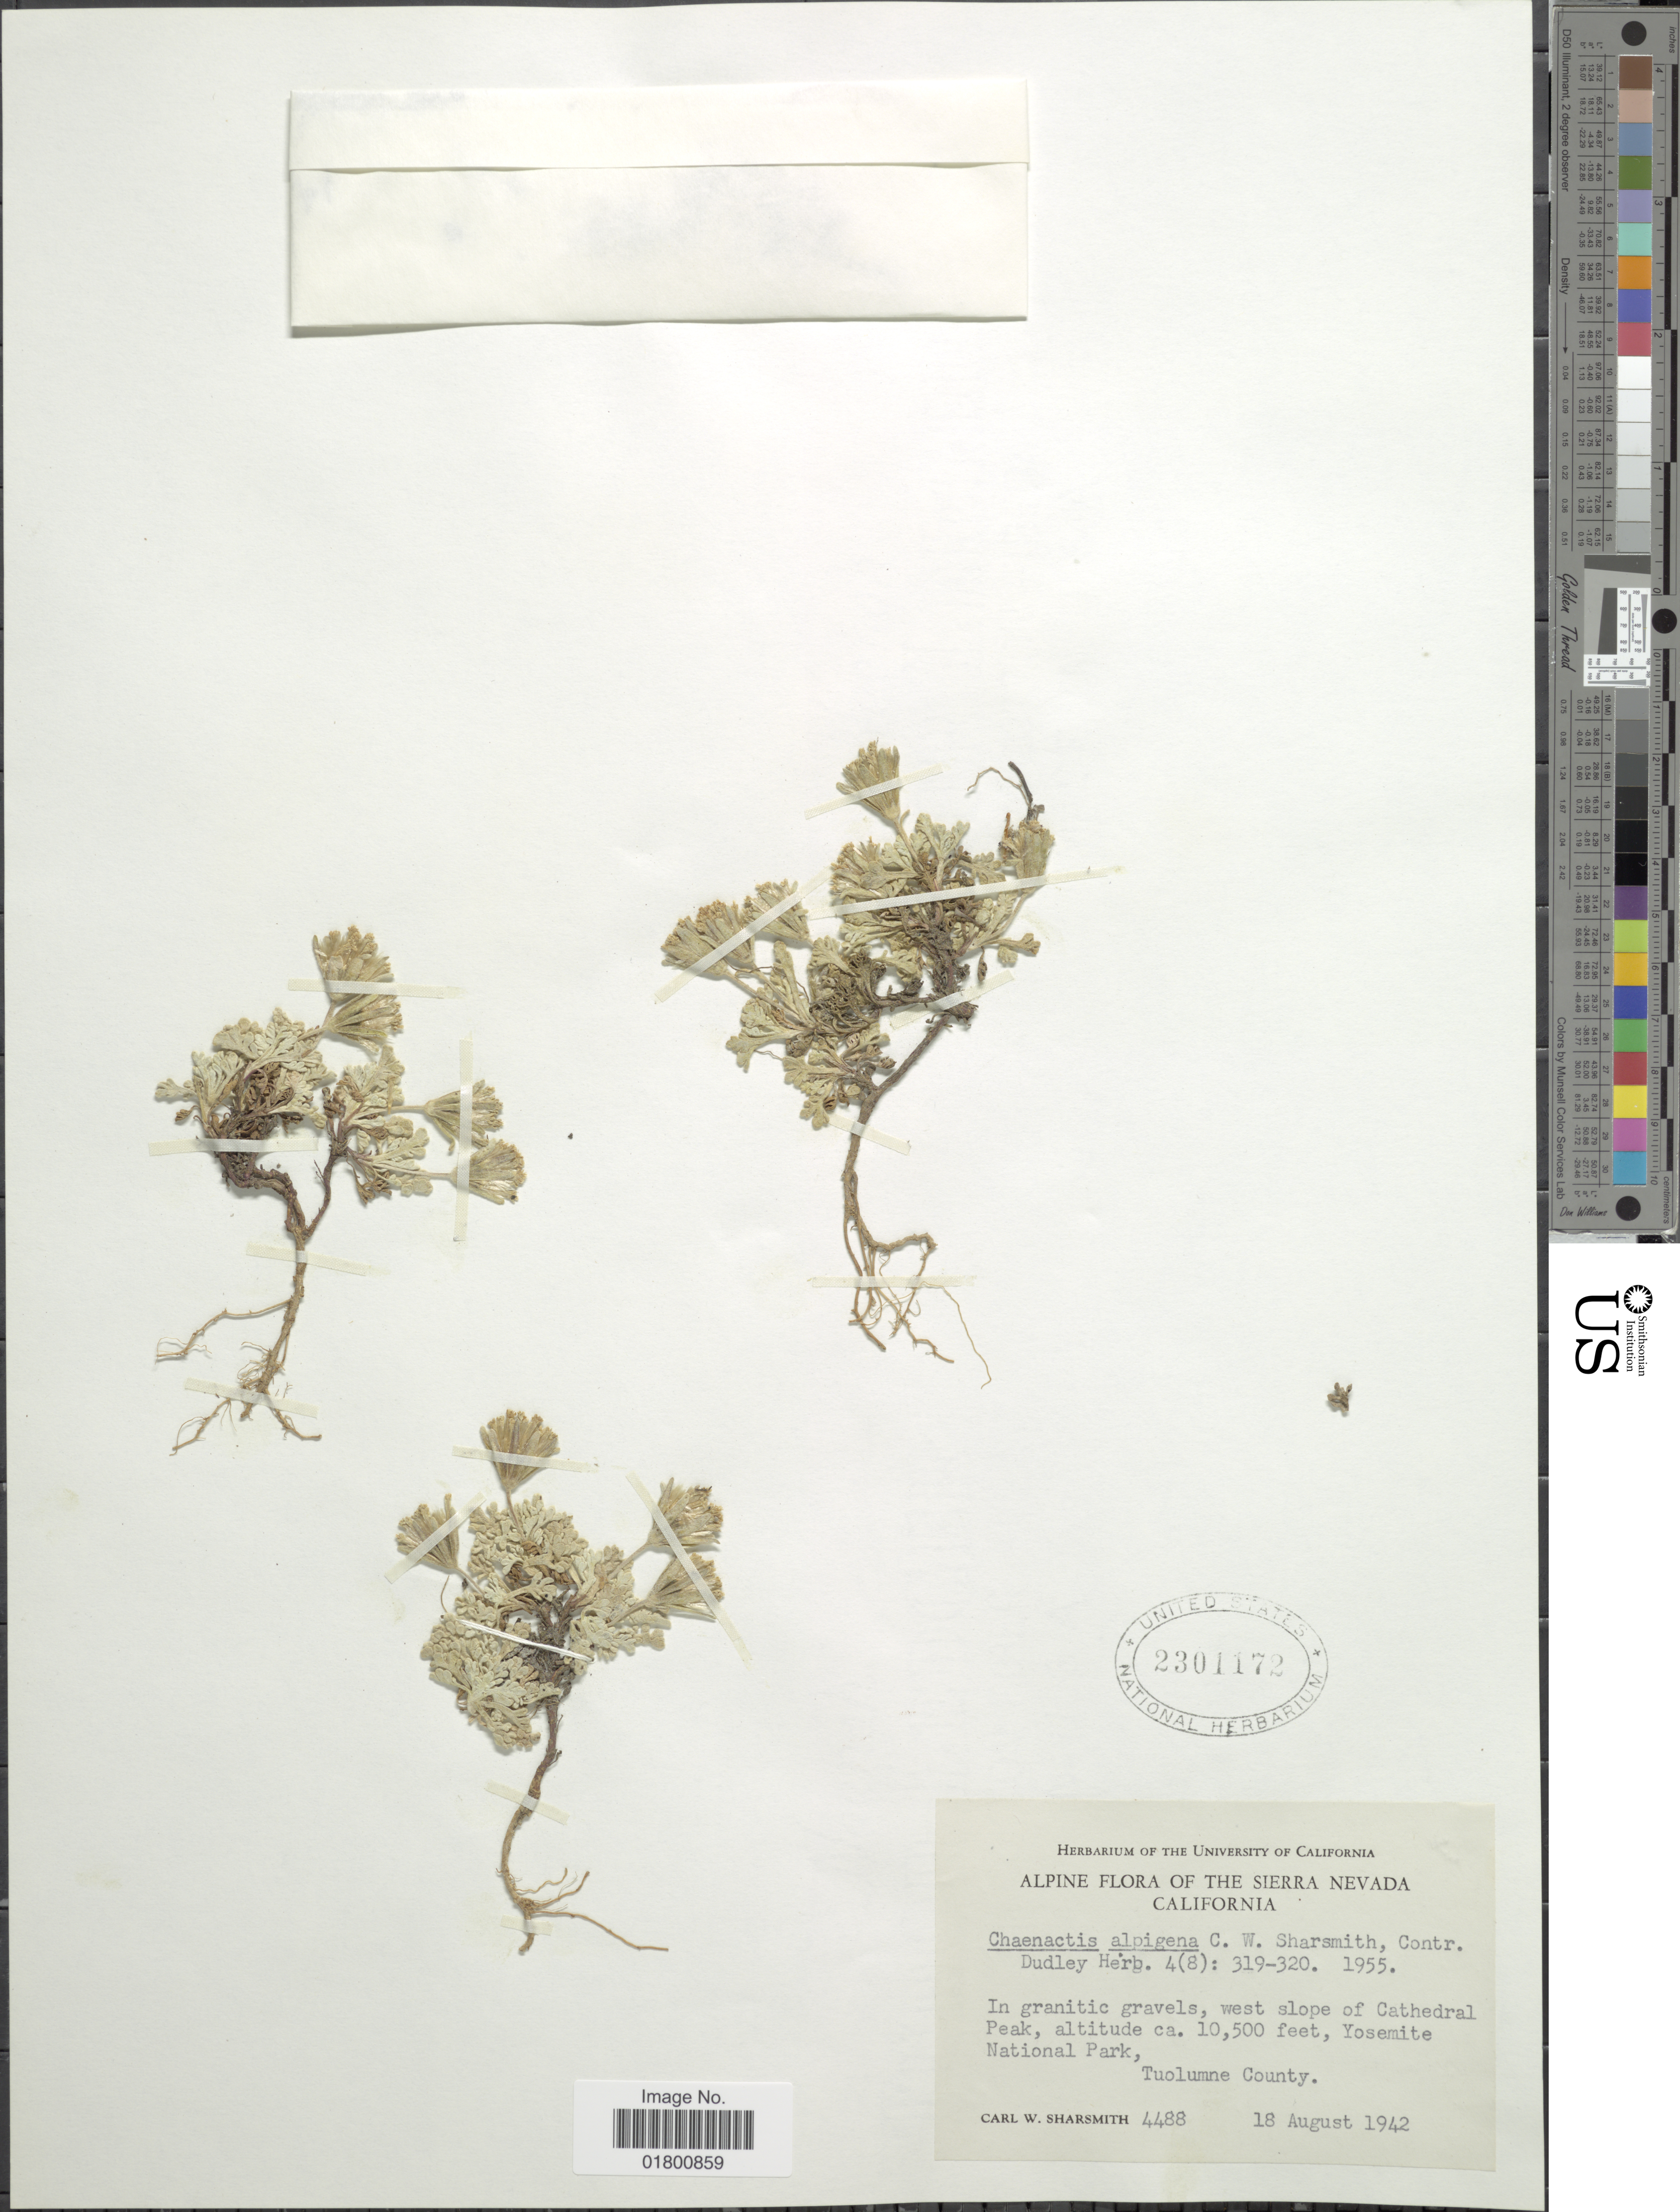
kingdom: Plantae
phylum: Tracheophyta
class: Magnoliopsida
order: Asterales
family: Asteraceae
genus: Chaenactis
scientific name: Chaenactis alpigena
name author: (D.D. Keck) D.D. Keck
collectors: C. Sharsmith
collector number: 4488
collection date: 1942-08-18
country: United States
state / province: California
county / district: Tuolumne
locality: The Sierra Nevada, California, west slope of Cathedral Peak, Yosemite National Park, Tuolumne County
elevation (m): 3200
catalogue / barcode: US 2301172